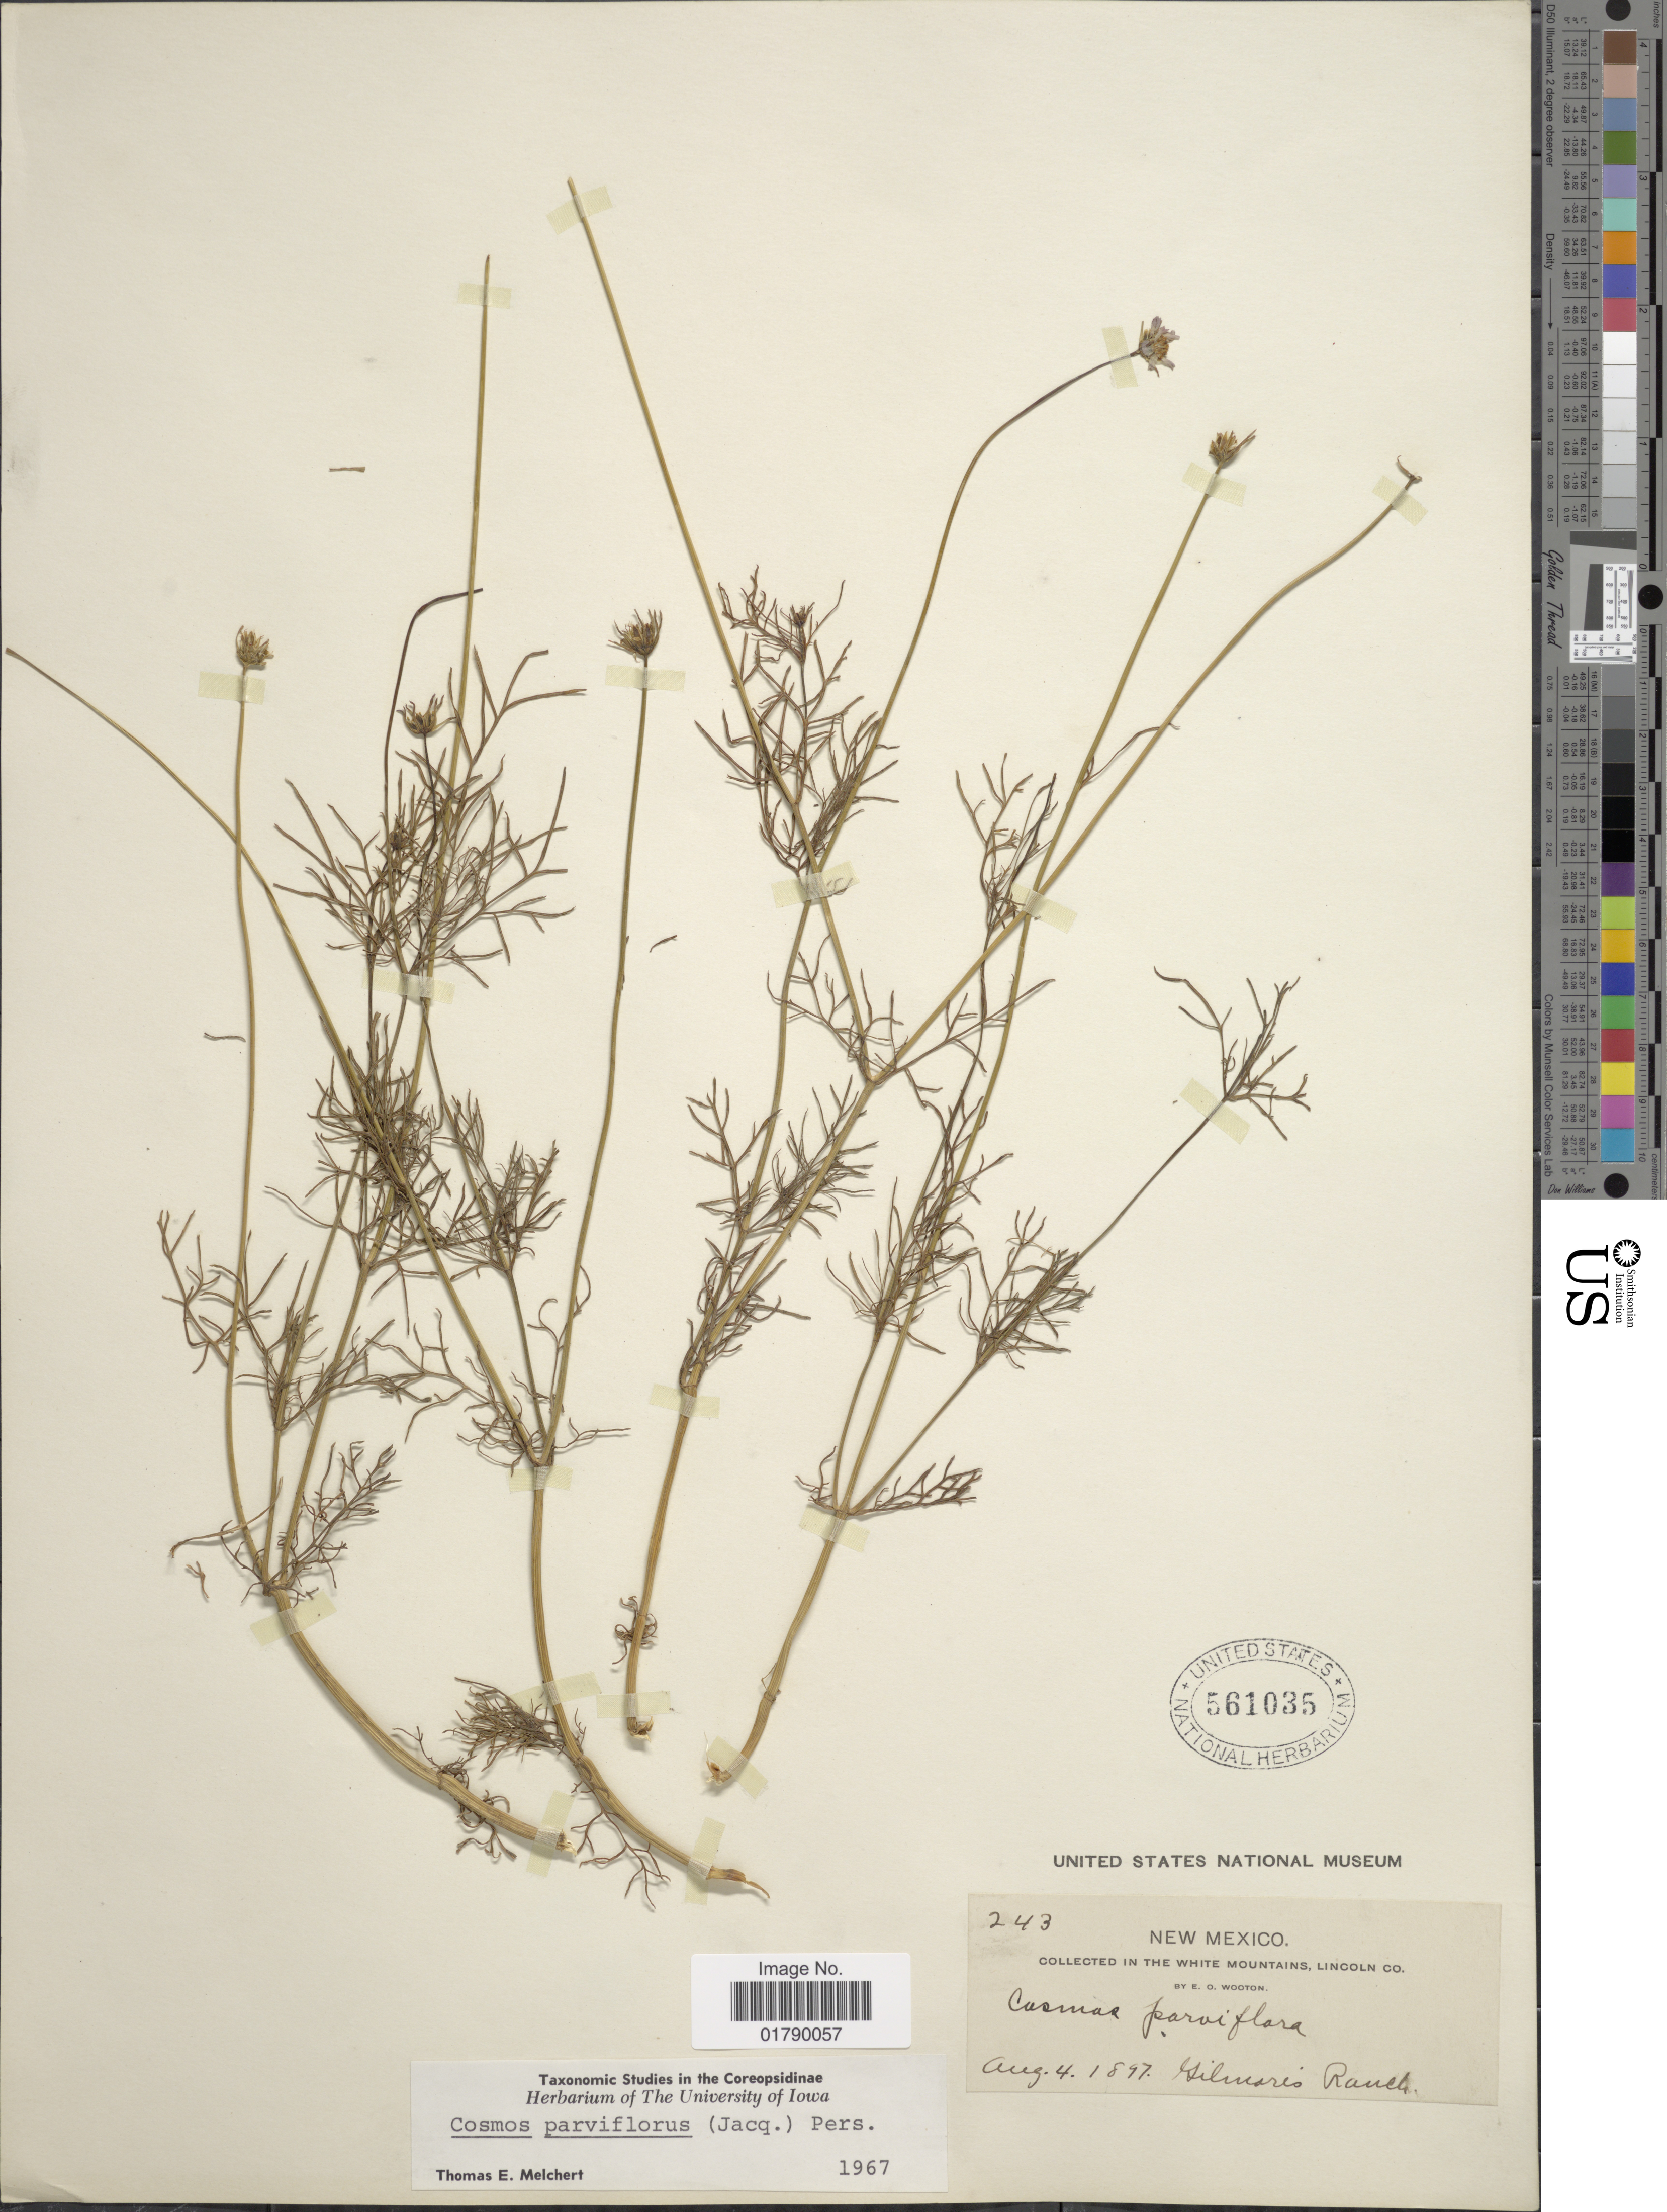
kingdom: Plantae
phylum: Tracheophyta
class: Magnoliopsida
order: Asterales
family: Asteraceae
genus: Cosmos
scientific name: Cosmos parviflorus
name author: (Jacq.) Pers.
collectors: E. O. Wooton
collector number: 243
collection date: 1897-08-04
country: United States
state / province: New Mexico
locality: The White Mountains, Lincoln Co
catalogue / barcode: US 561035